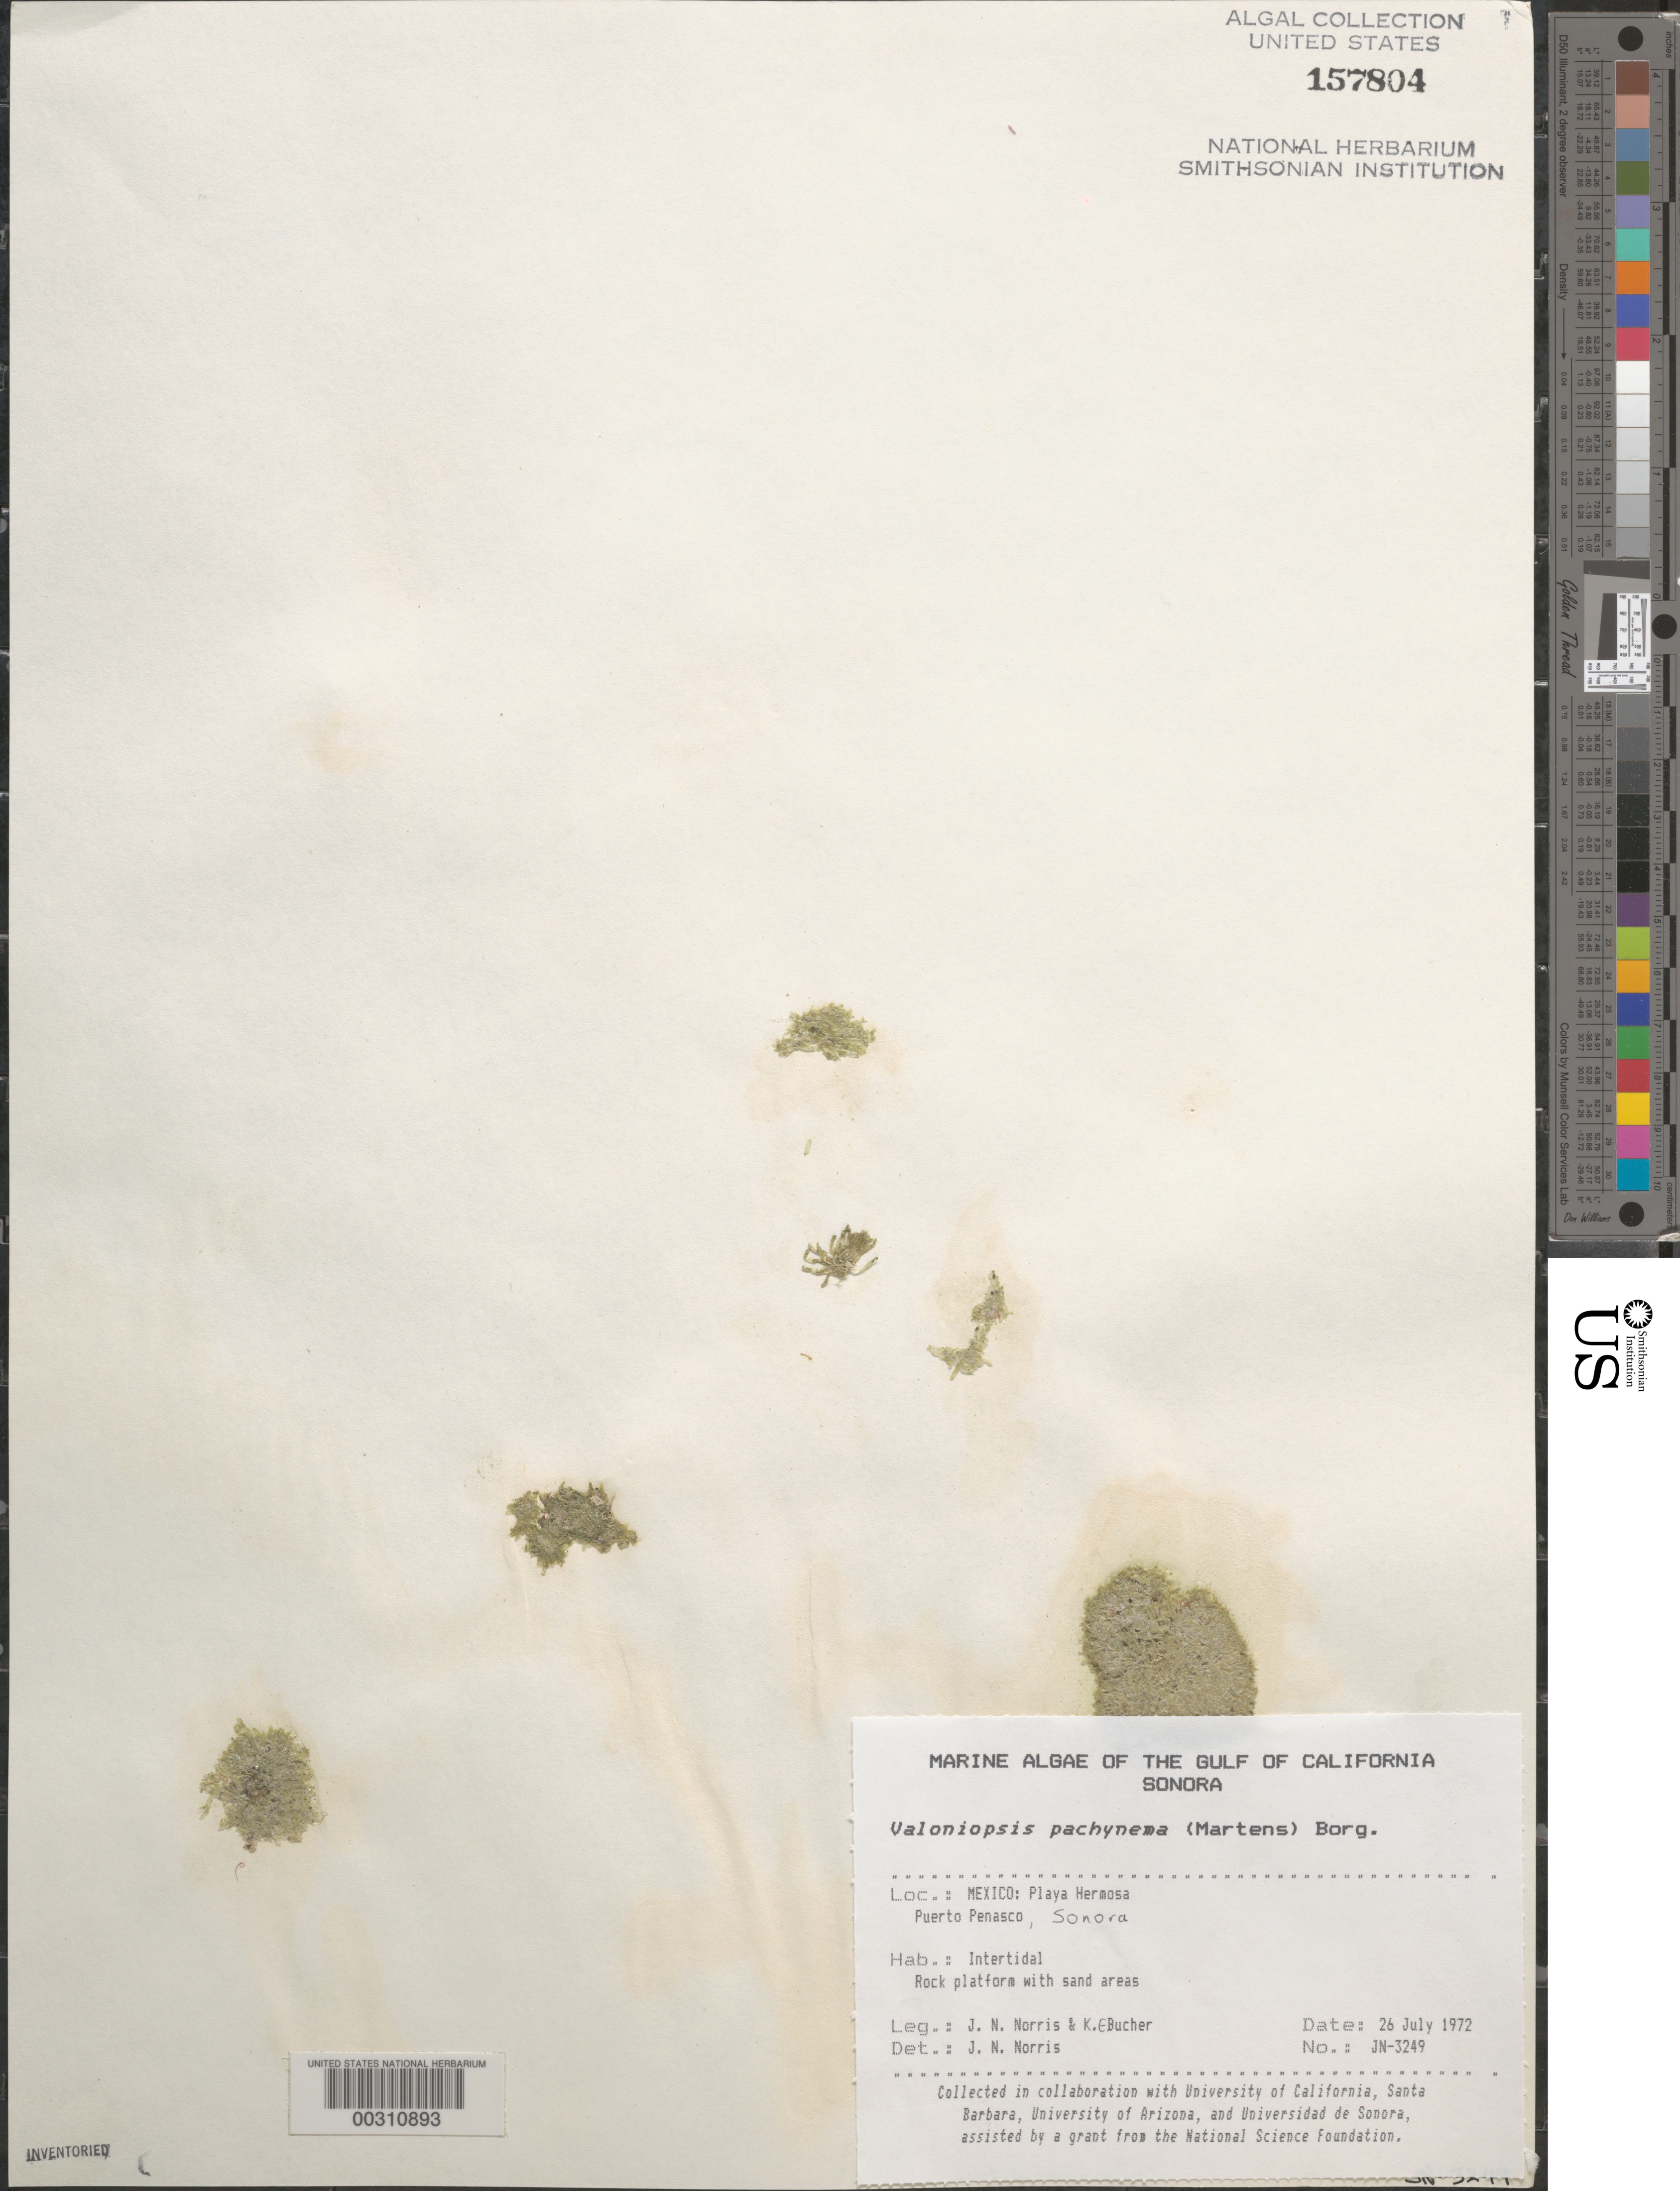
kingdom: Plantae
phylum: Chlorophyta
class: Ulvophyceae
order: Siphonocladales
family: Valoniaceae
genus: Valoniopsis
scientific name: Valoniopsis pachynema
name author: (G. Martens) Børgesen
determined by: Norris, James N.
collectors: J. N. Norris & K. E. Bucher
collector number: JN-3249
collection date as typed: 26 Jul 1972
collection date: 1972-07-26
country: Mexico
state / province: Sonora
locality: Playa Hermosa, Puerto Penasco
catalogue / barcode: US 157804